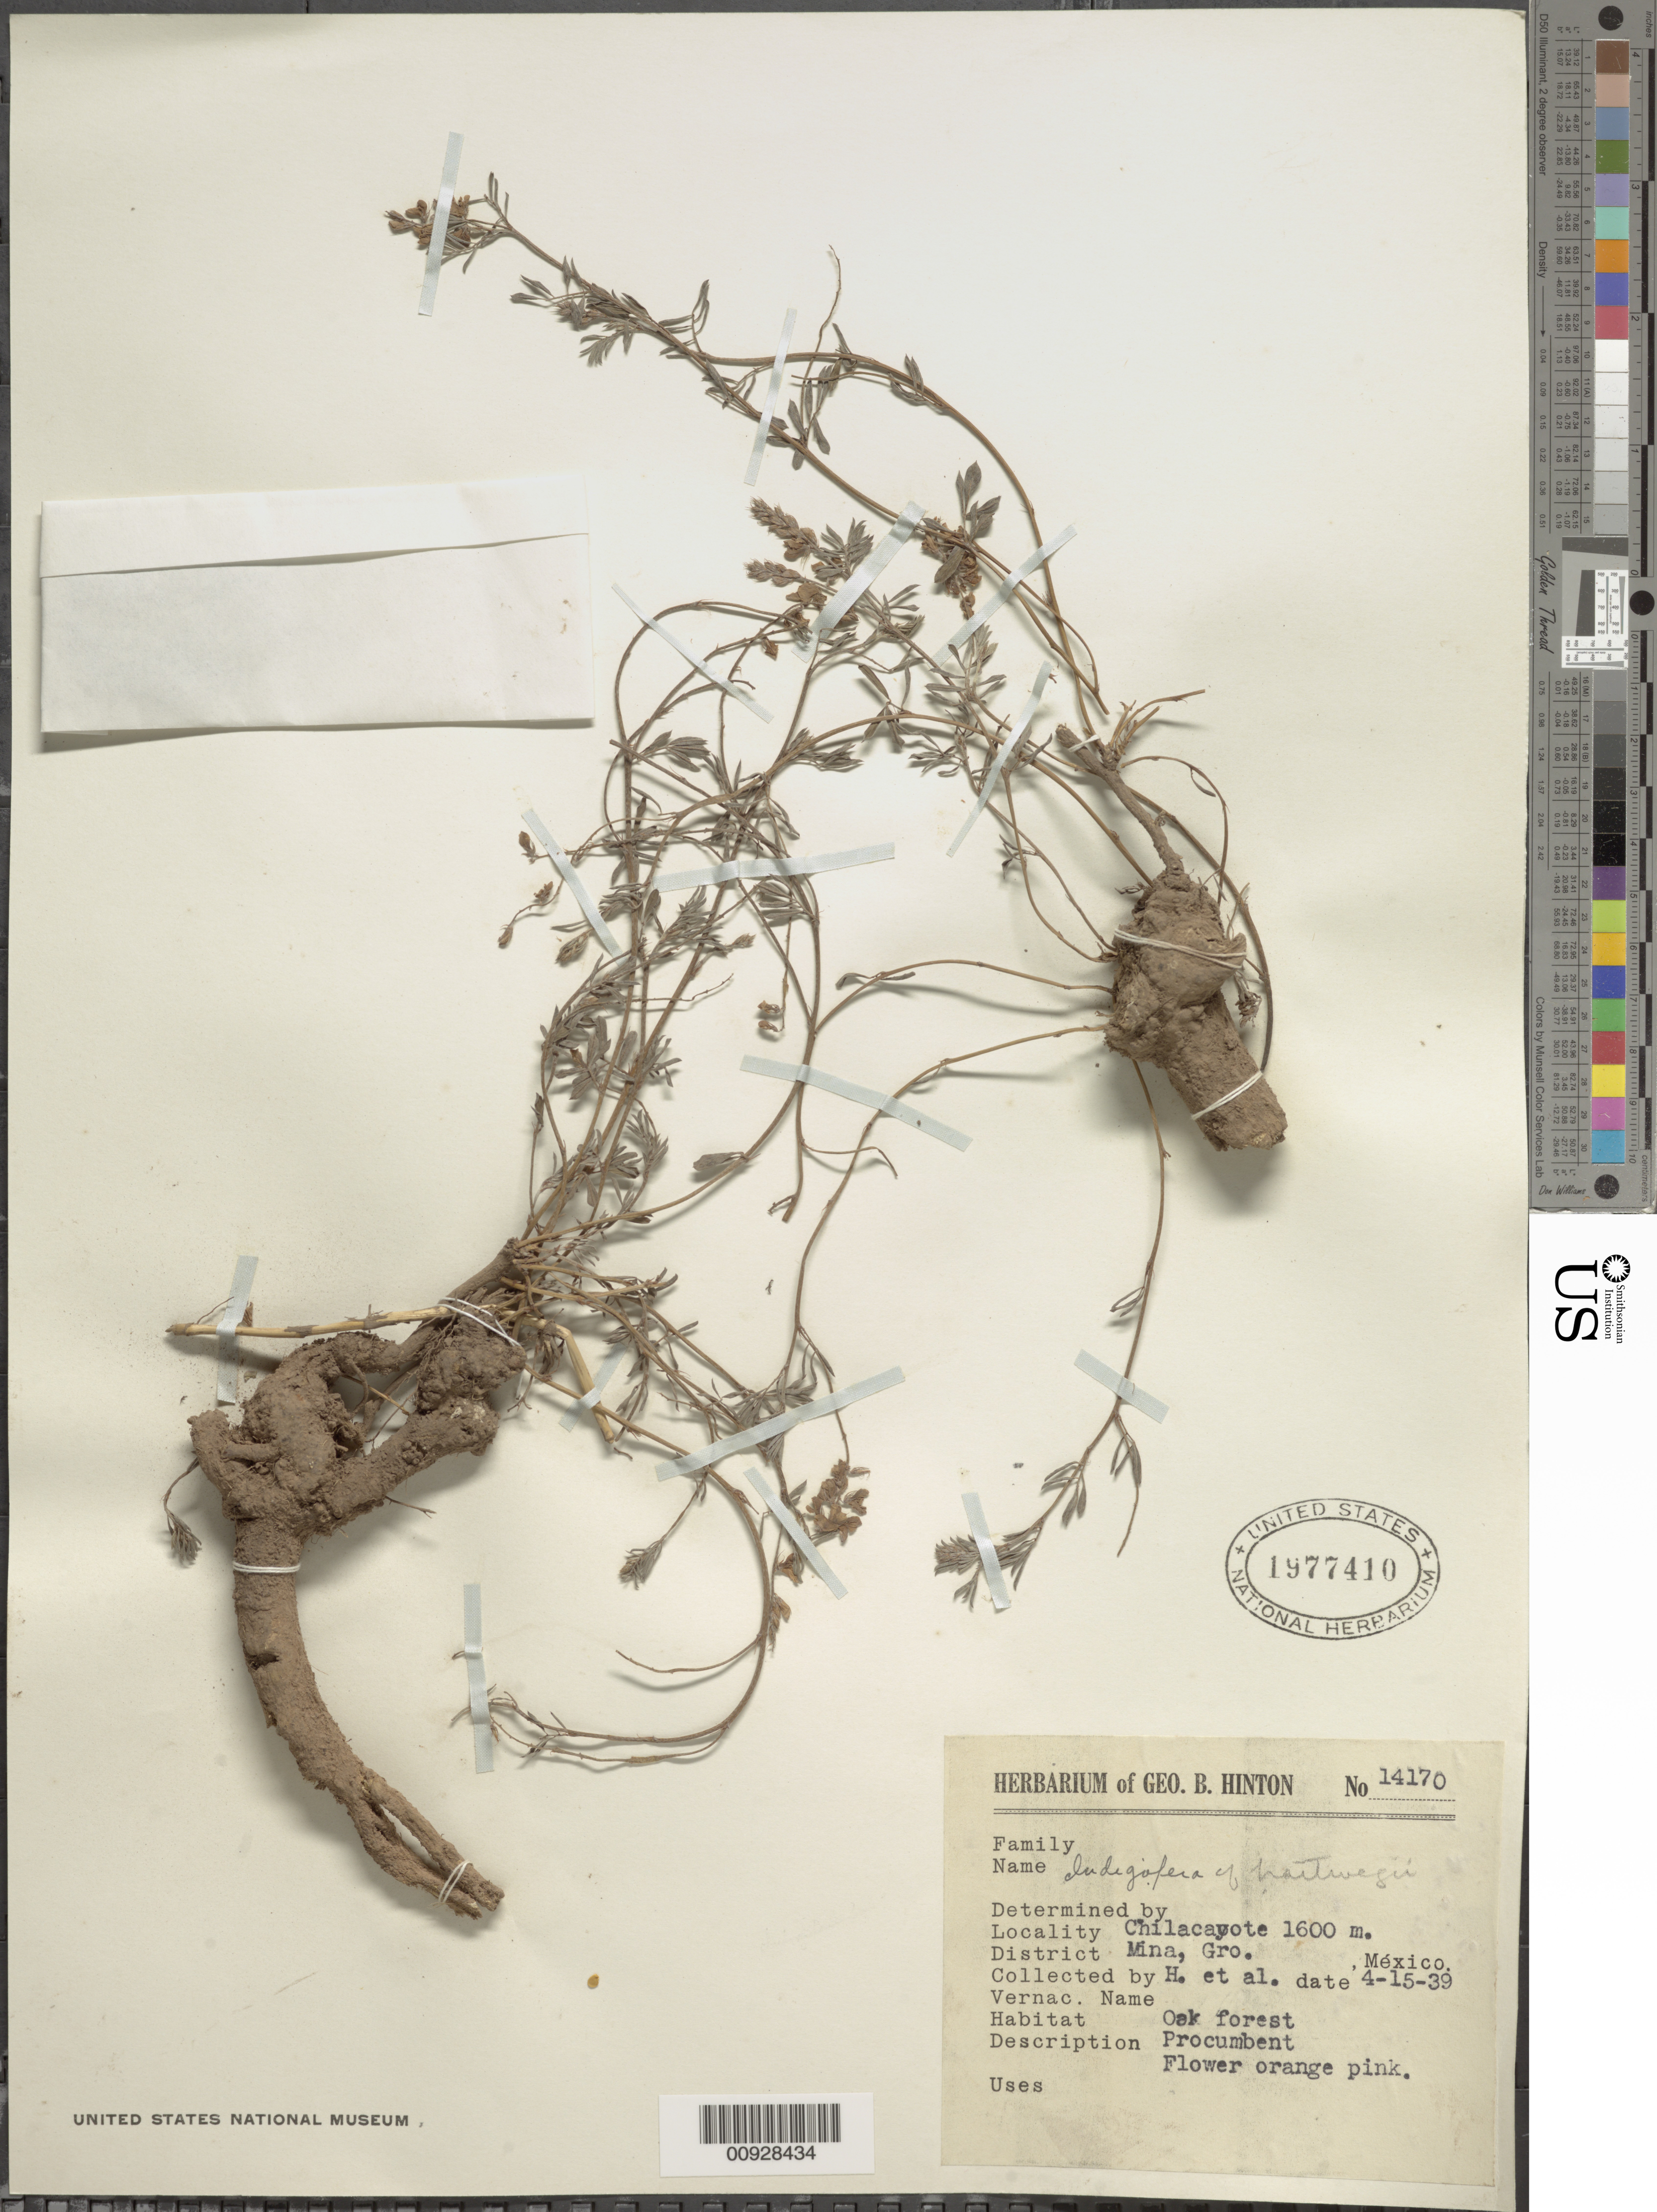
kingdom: Plantae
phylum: Tracheophyta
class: Magnoliopsida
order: Fabales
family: Fabaceae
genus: Indigofera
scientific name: Indigofera hartwegii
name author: Rydb.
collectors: G. B. Hinton & et al.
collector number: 14170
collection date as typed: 15 Apr 1939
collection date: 1939-04-15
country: Mexico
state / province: Guerrero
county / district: Mina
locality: Chilacayote, District Mina, Guerrero.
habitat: Oak forest.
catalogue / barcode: US 1977410